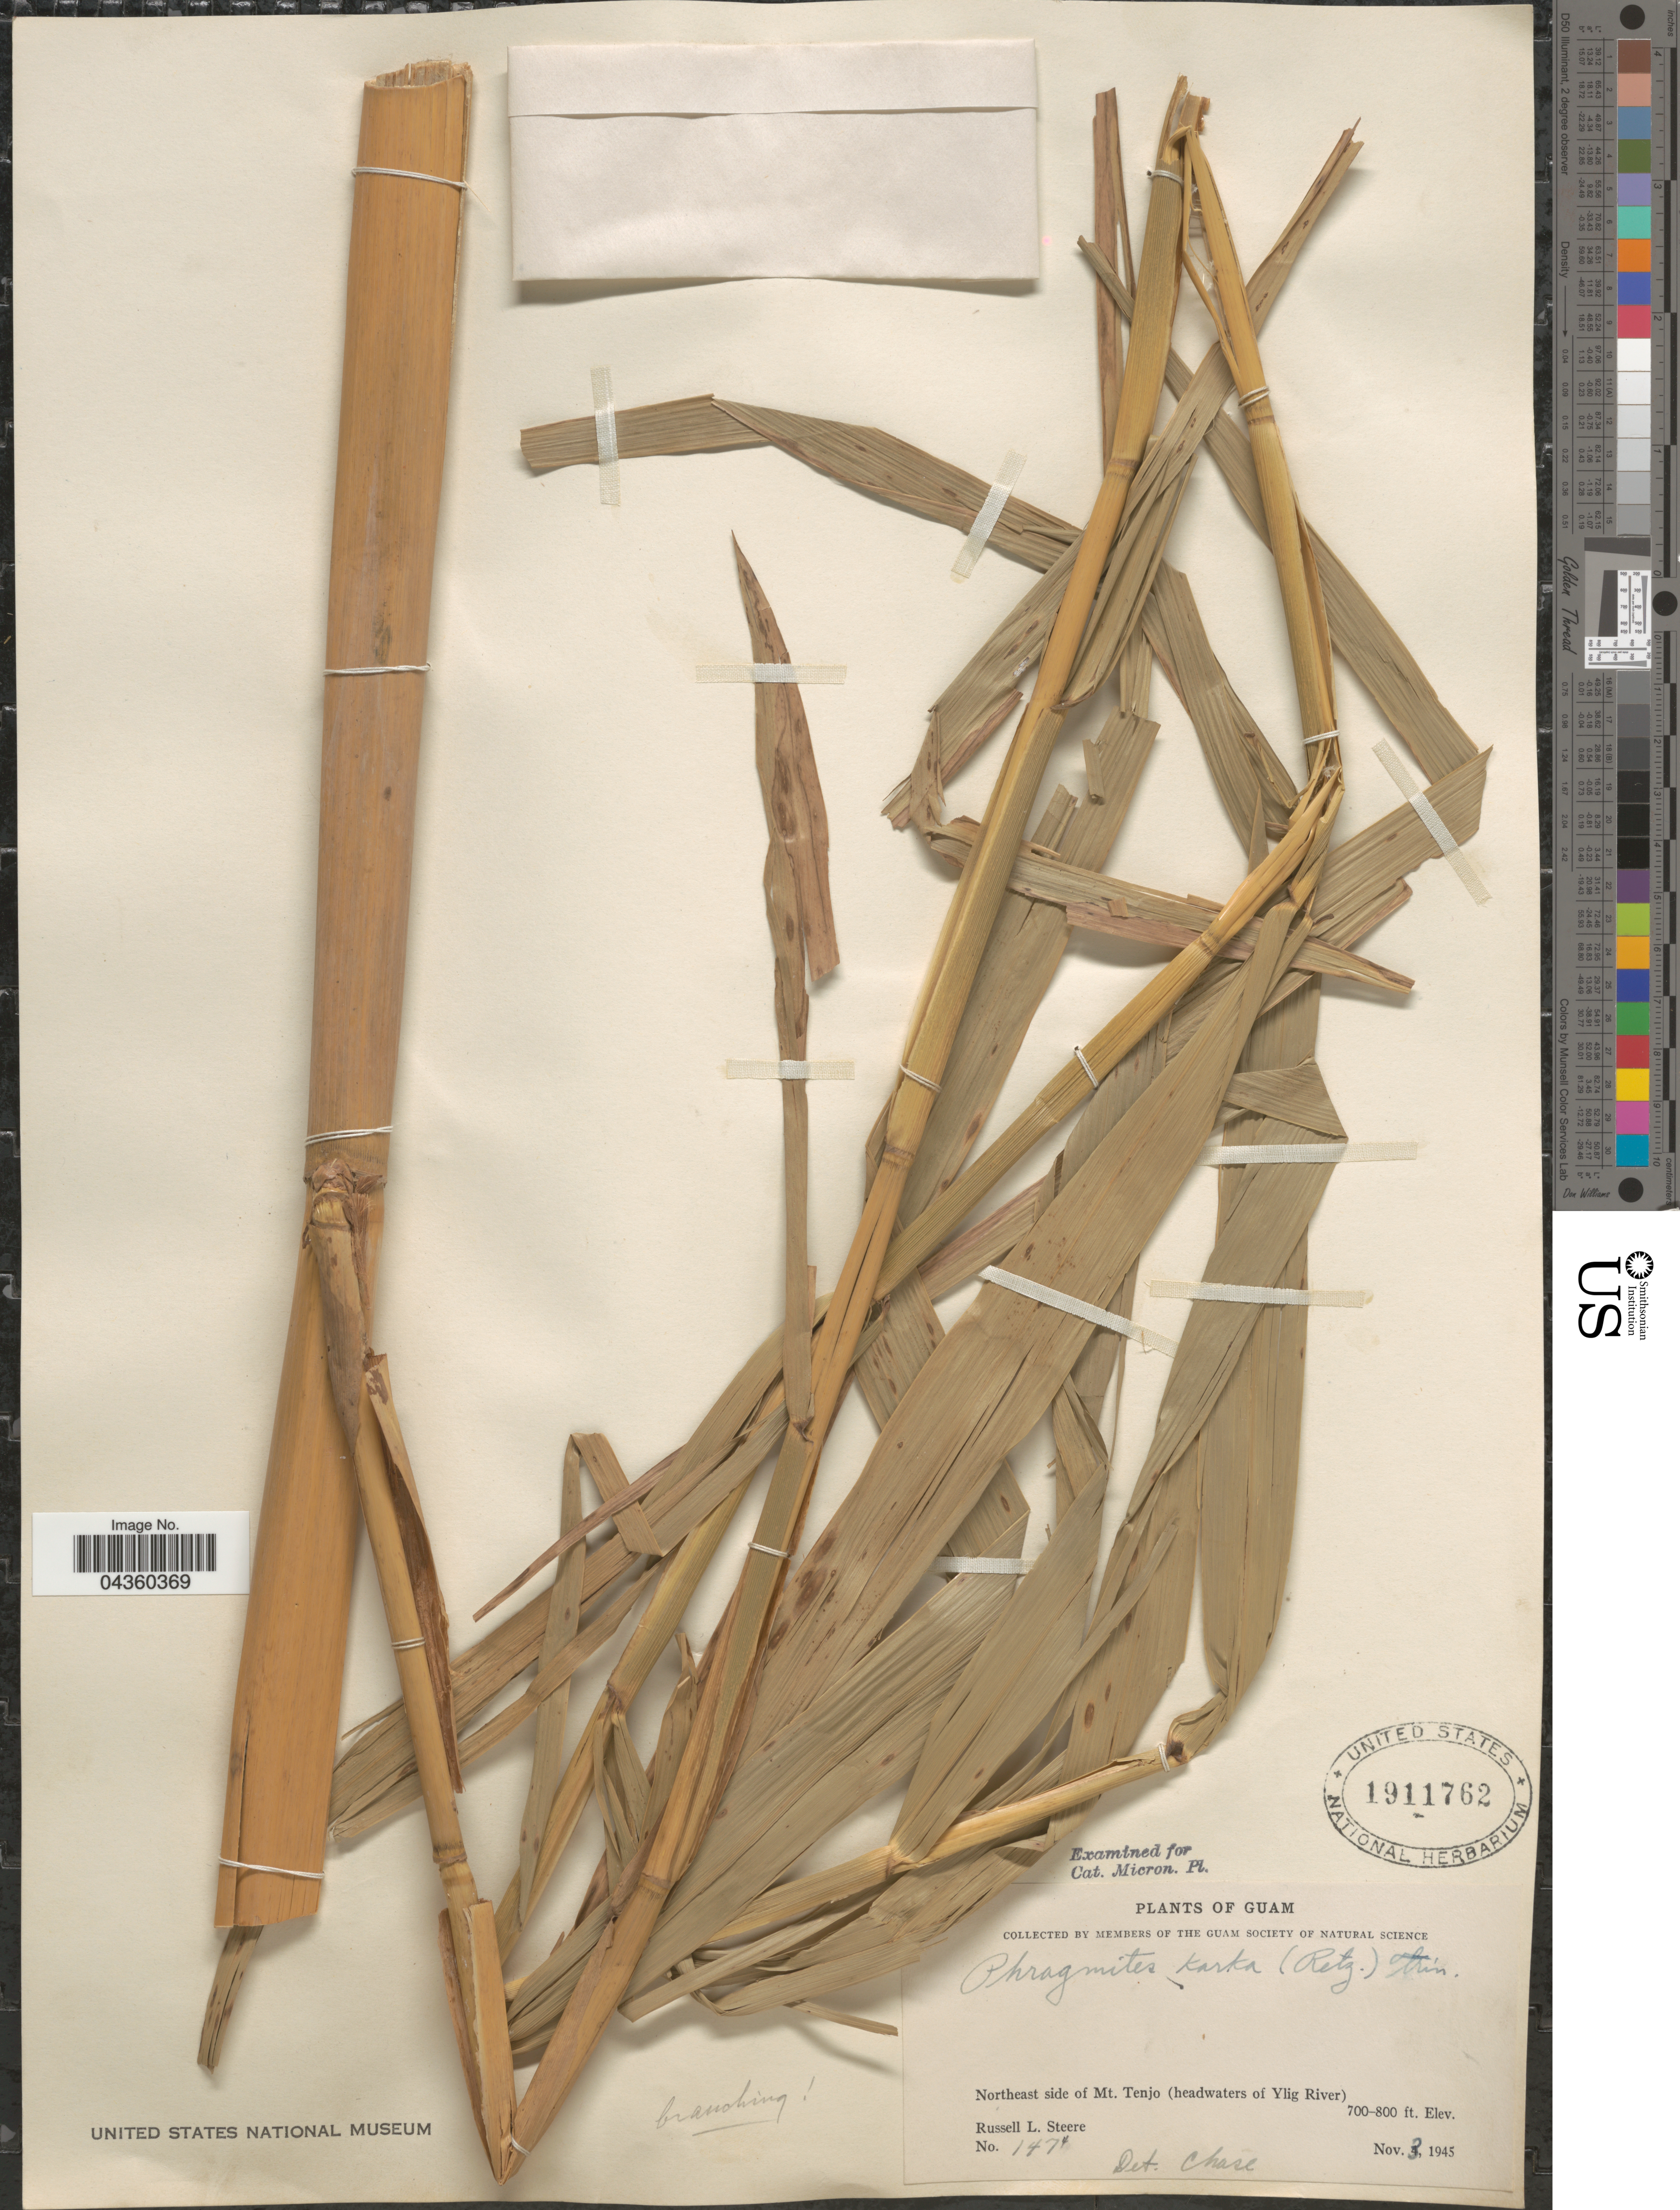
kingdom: Plantae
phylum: Tracheophyta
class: Liliopsida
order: Poales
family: Poaceae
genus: Phragmites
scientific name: Phragmites karka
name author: (Retz.) Trin. ex Steud.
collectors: R. L. Steere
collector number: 1474*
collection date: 1945-11-03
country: Guam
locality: Northeast side of Mt. Tenjo (headwaters of Ylig River).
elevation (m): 213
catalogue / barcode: US 1911762